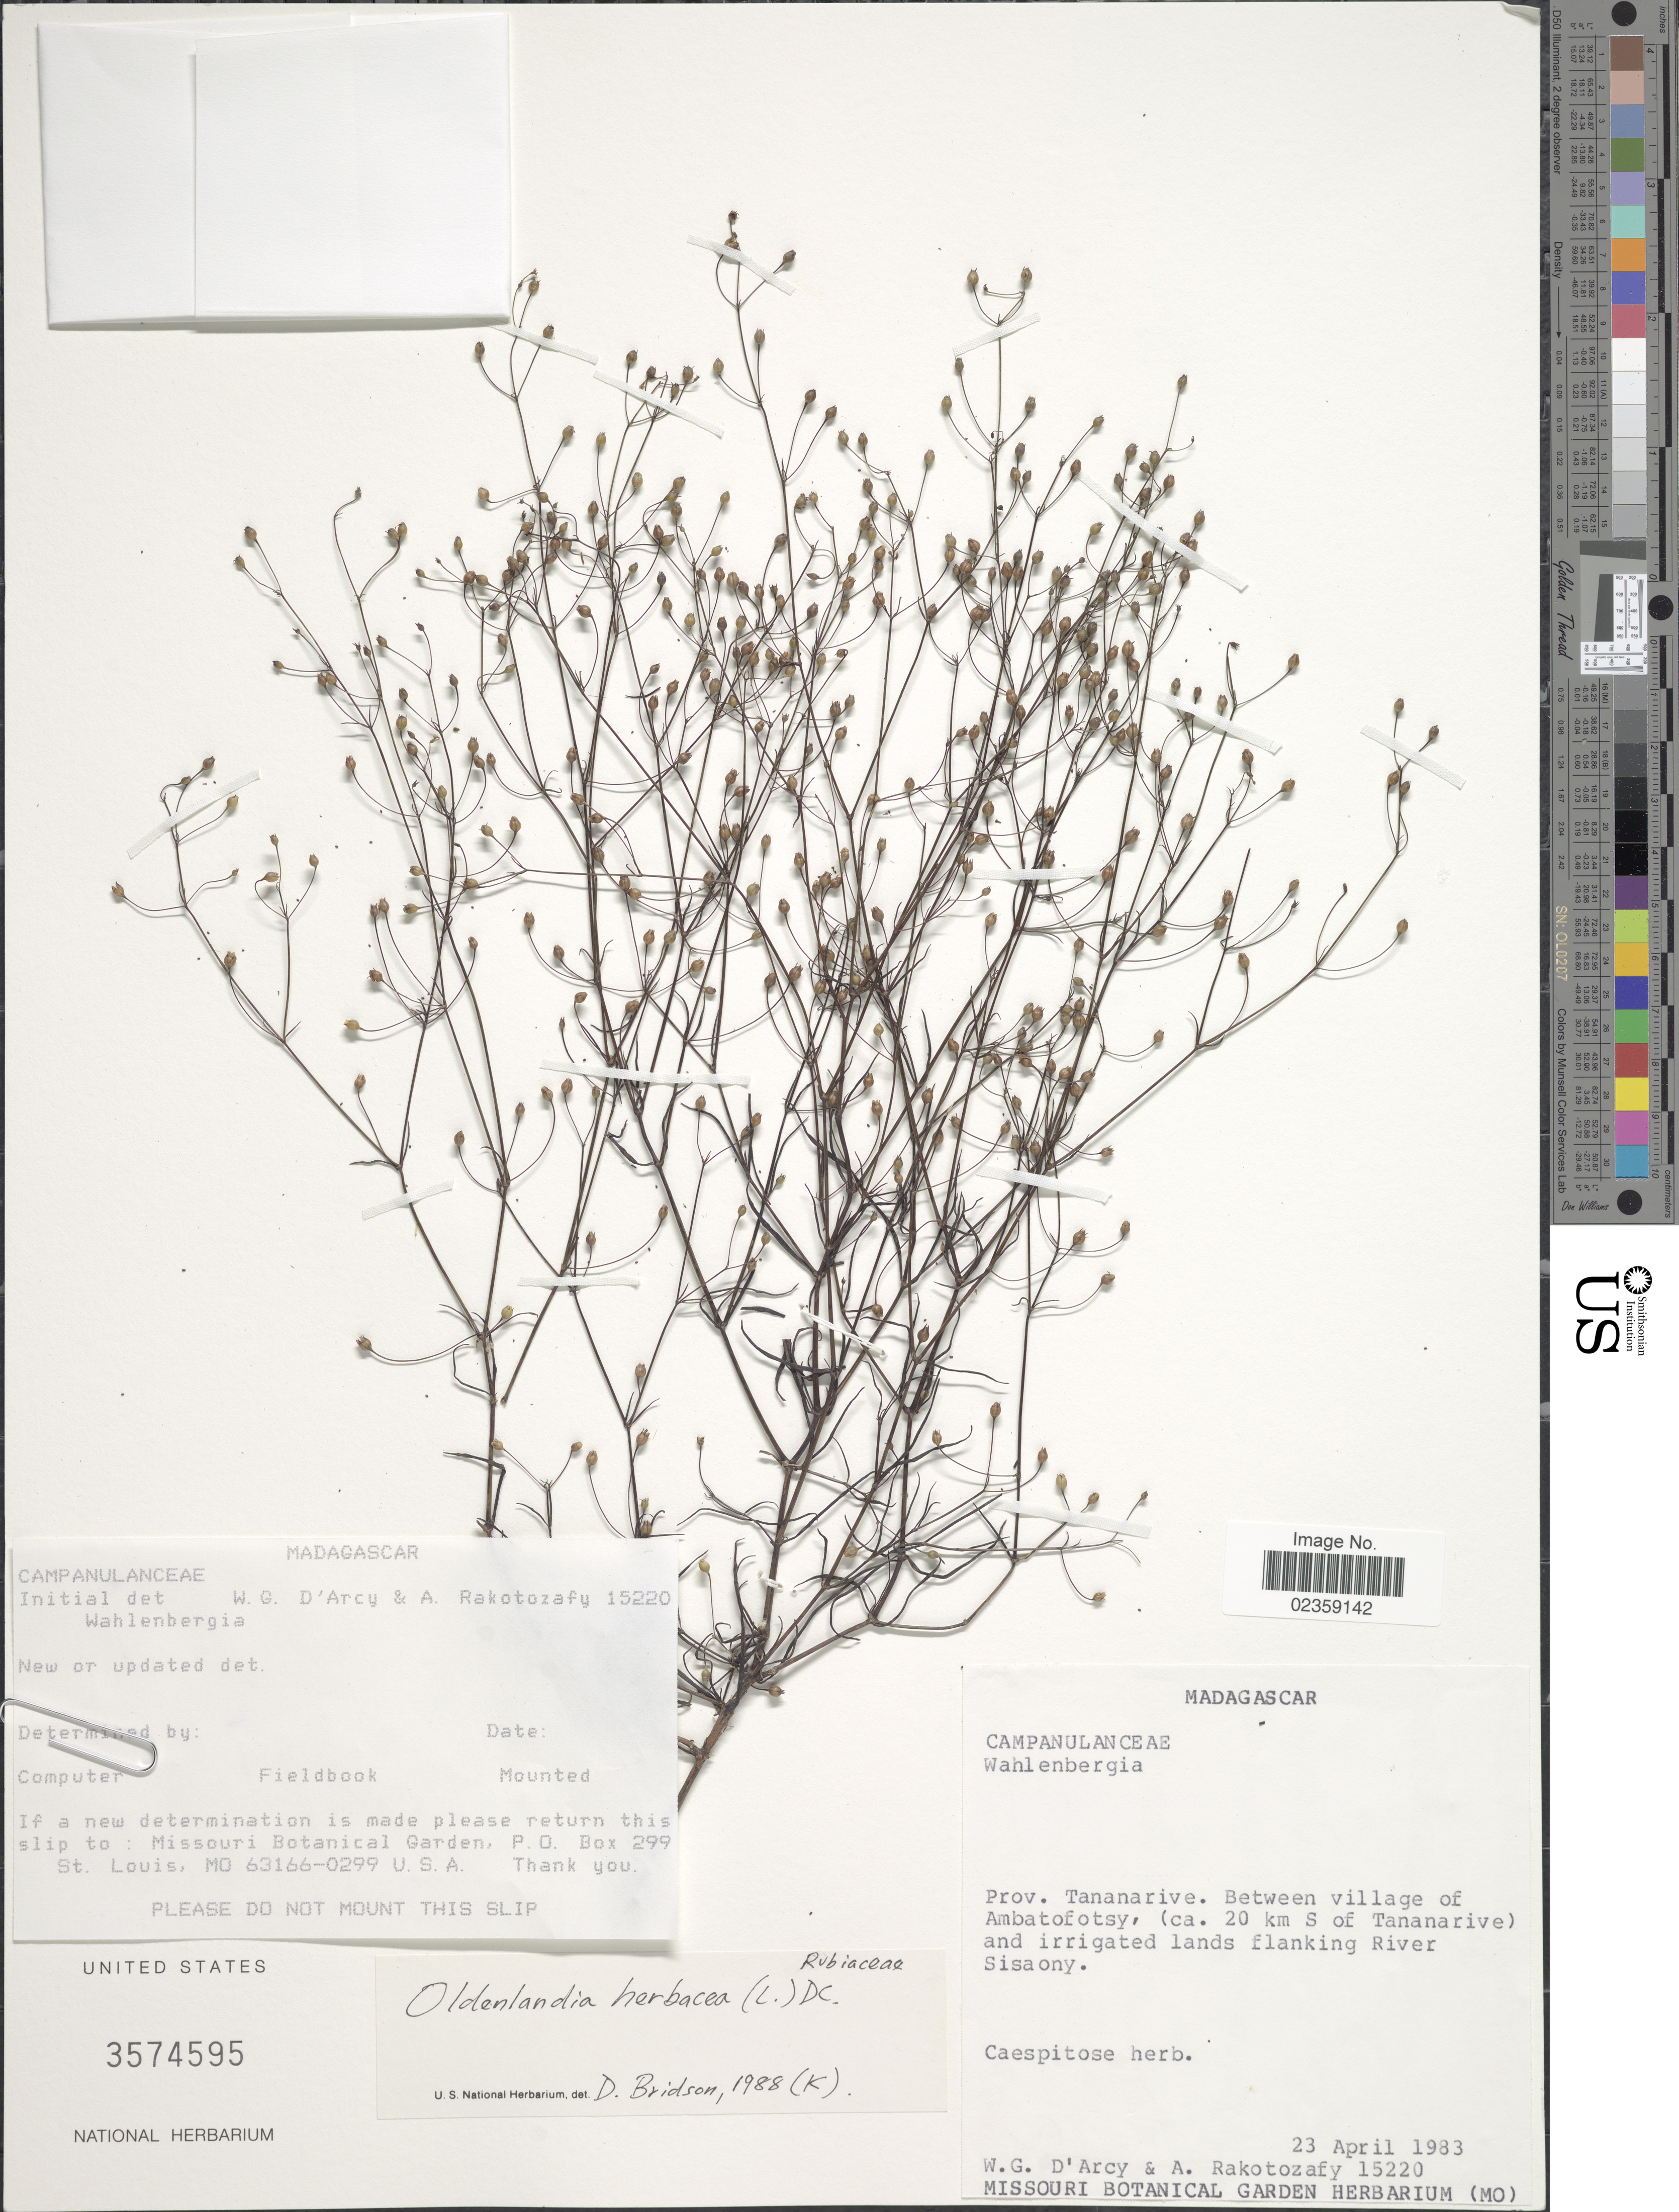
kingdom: Plantae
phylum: Tracheophyta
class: Magnoliopsida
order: Gentianales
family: Rubiaceae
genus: Oldenlandia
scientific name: Oldenlandia herbacea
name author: (L.) Roxb.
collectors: W. G. D'Arcy & A. Rakotozafy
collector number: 15220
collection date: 1983-04-23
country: Madagascar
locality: Prov. Tananarive. Between village of Ambatofotsy, (ca. 20 km S of Tananarive) and irrigated lands flanking River Sisaony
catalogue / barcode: US 3574595